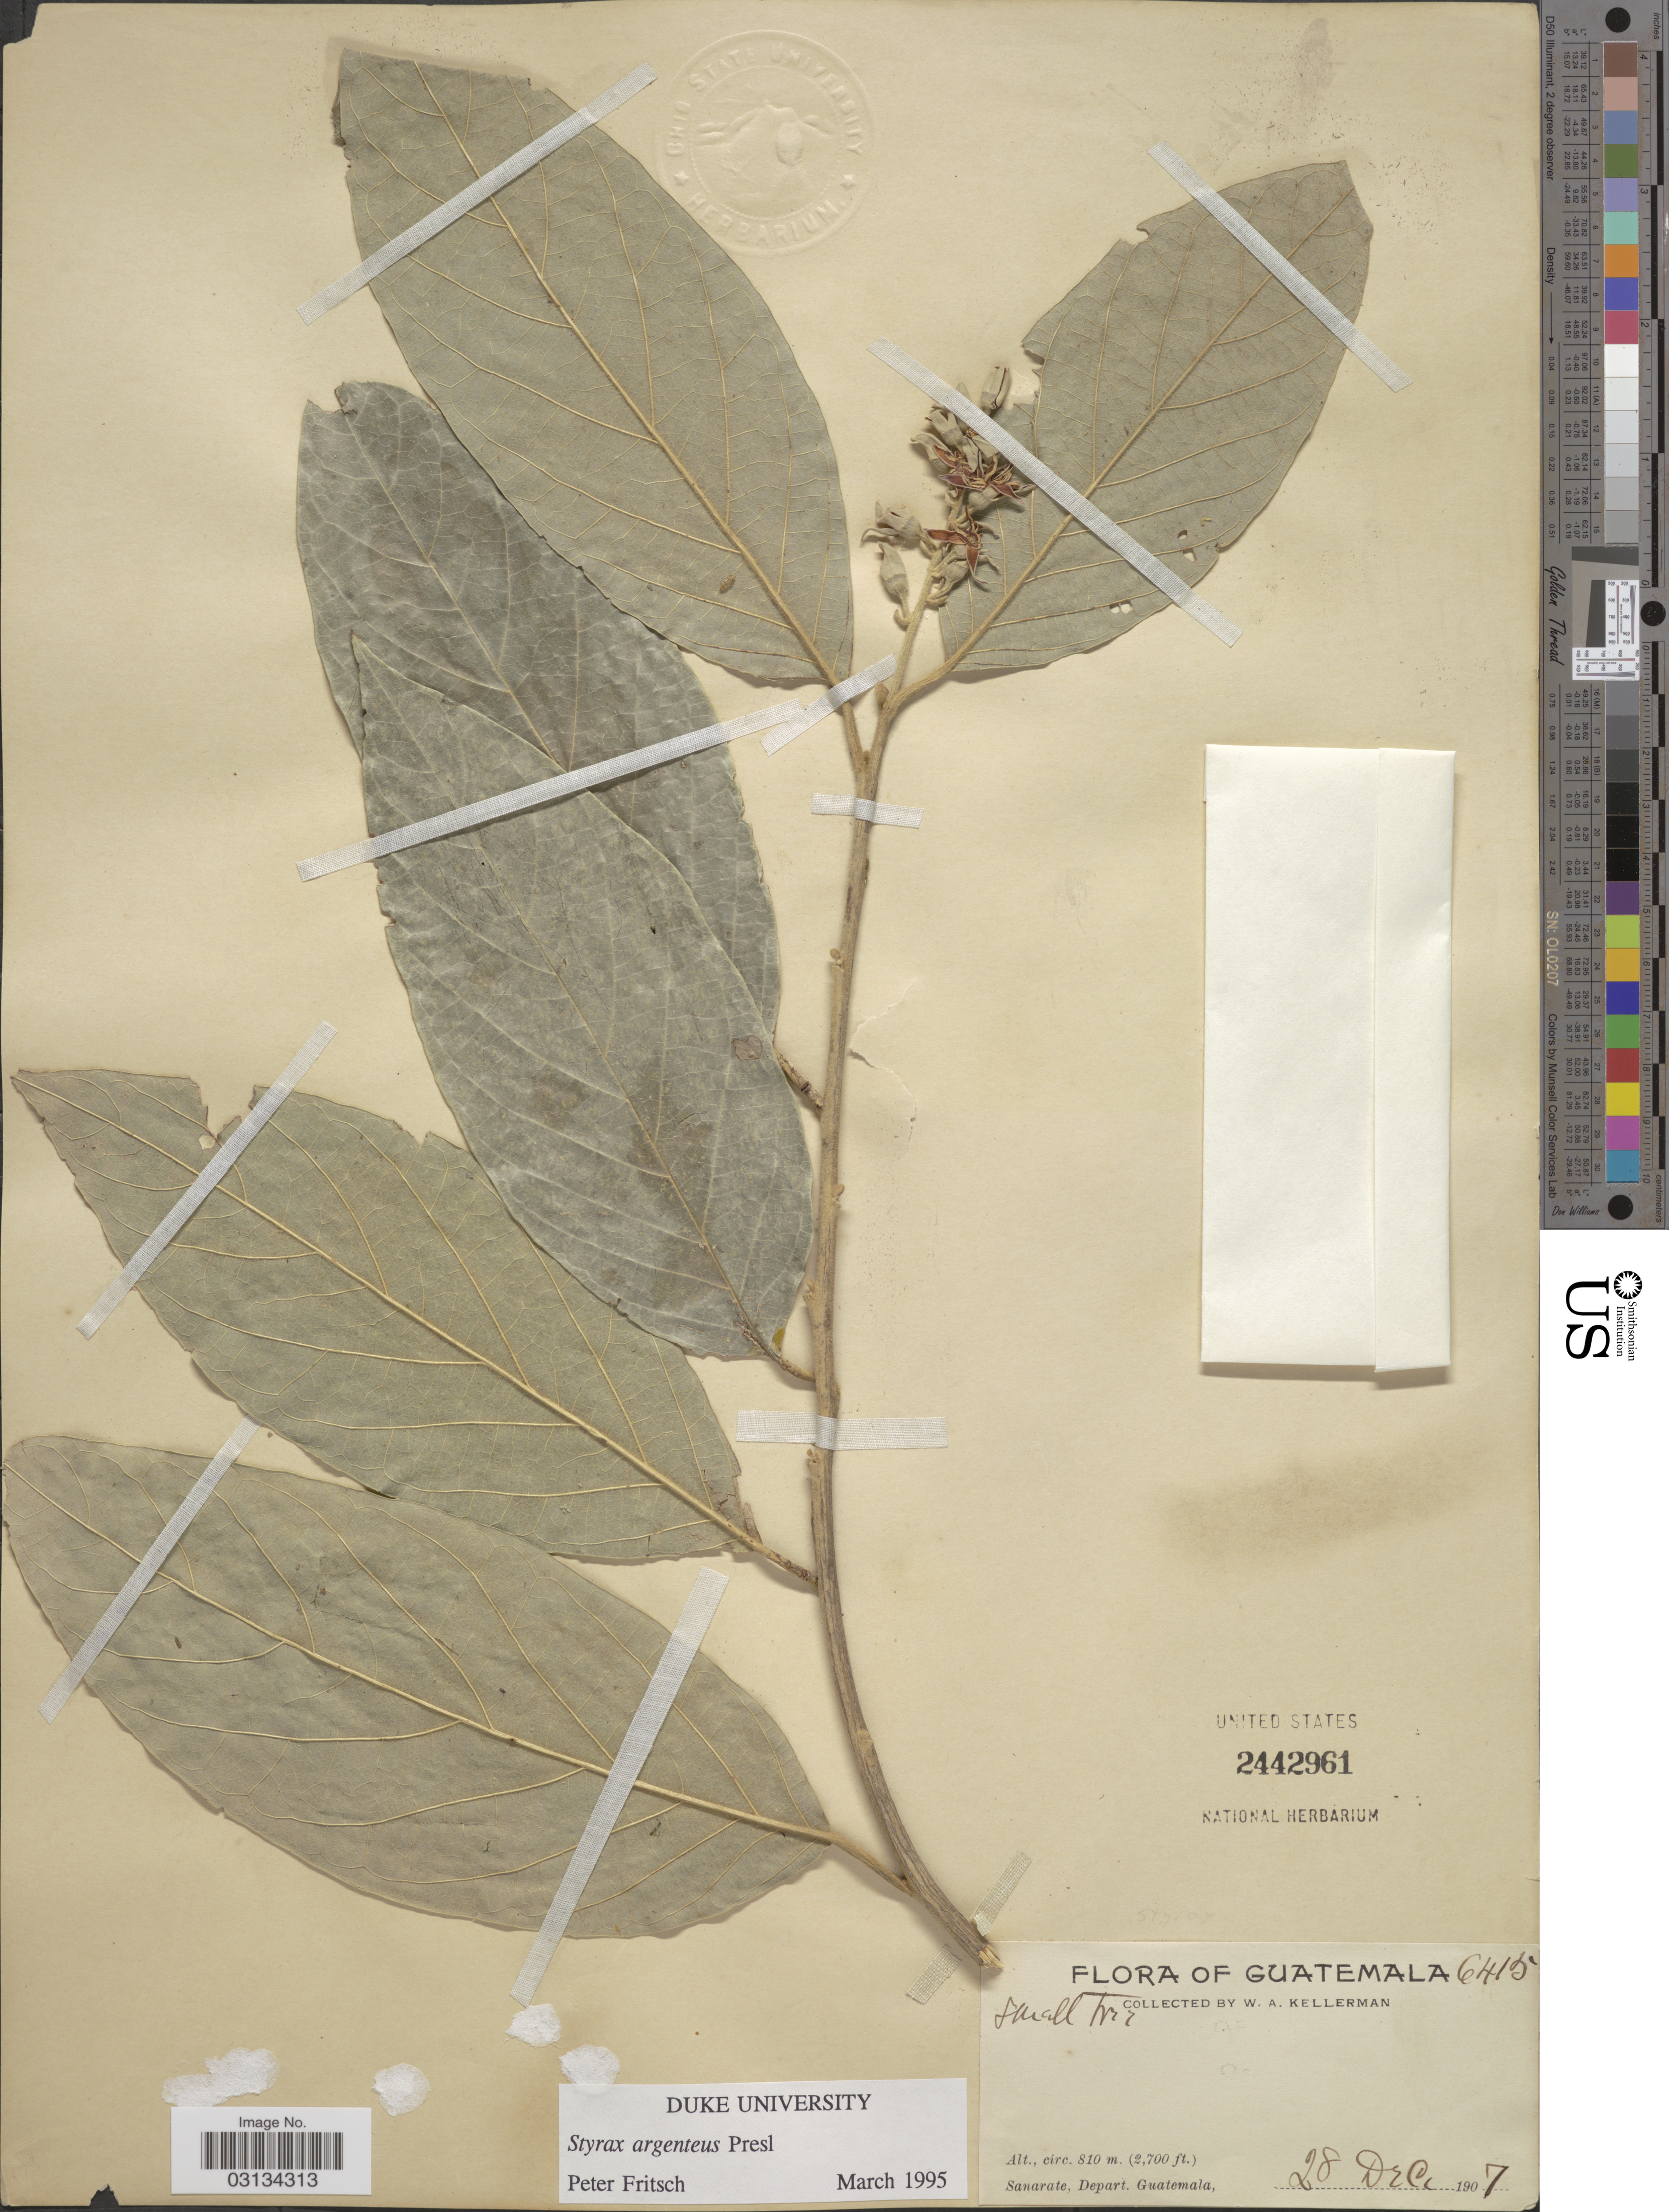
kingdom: Plantae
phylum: Tracheophyta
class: Magnoliopsida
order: Ericales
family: Styracaceae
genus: Styrax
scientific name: Styrax argenteus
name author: C. Presl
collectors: W. Kellerman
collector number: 6415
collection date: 1907-12-28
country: Guatemala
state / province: Guatemala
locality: Sanarate, Depart. Guatemala.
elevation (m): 810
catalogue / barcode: US 2442961